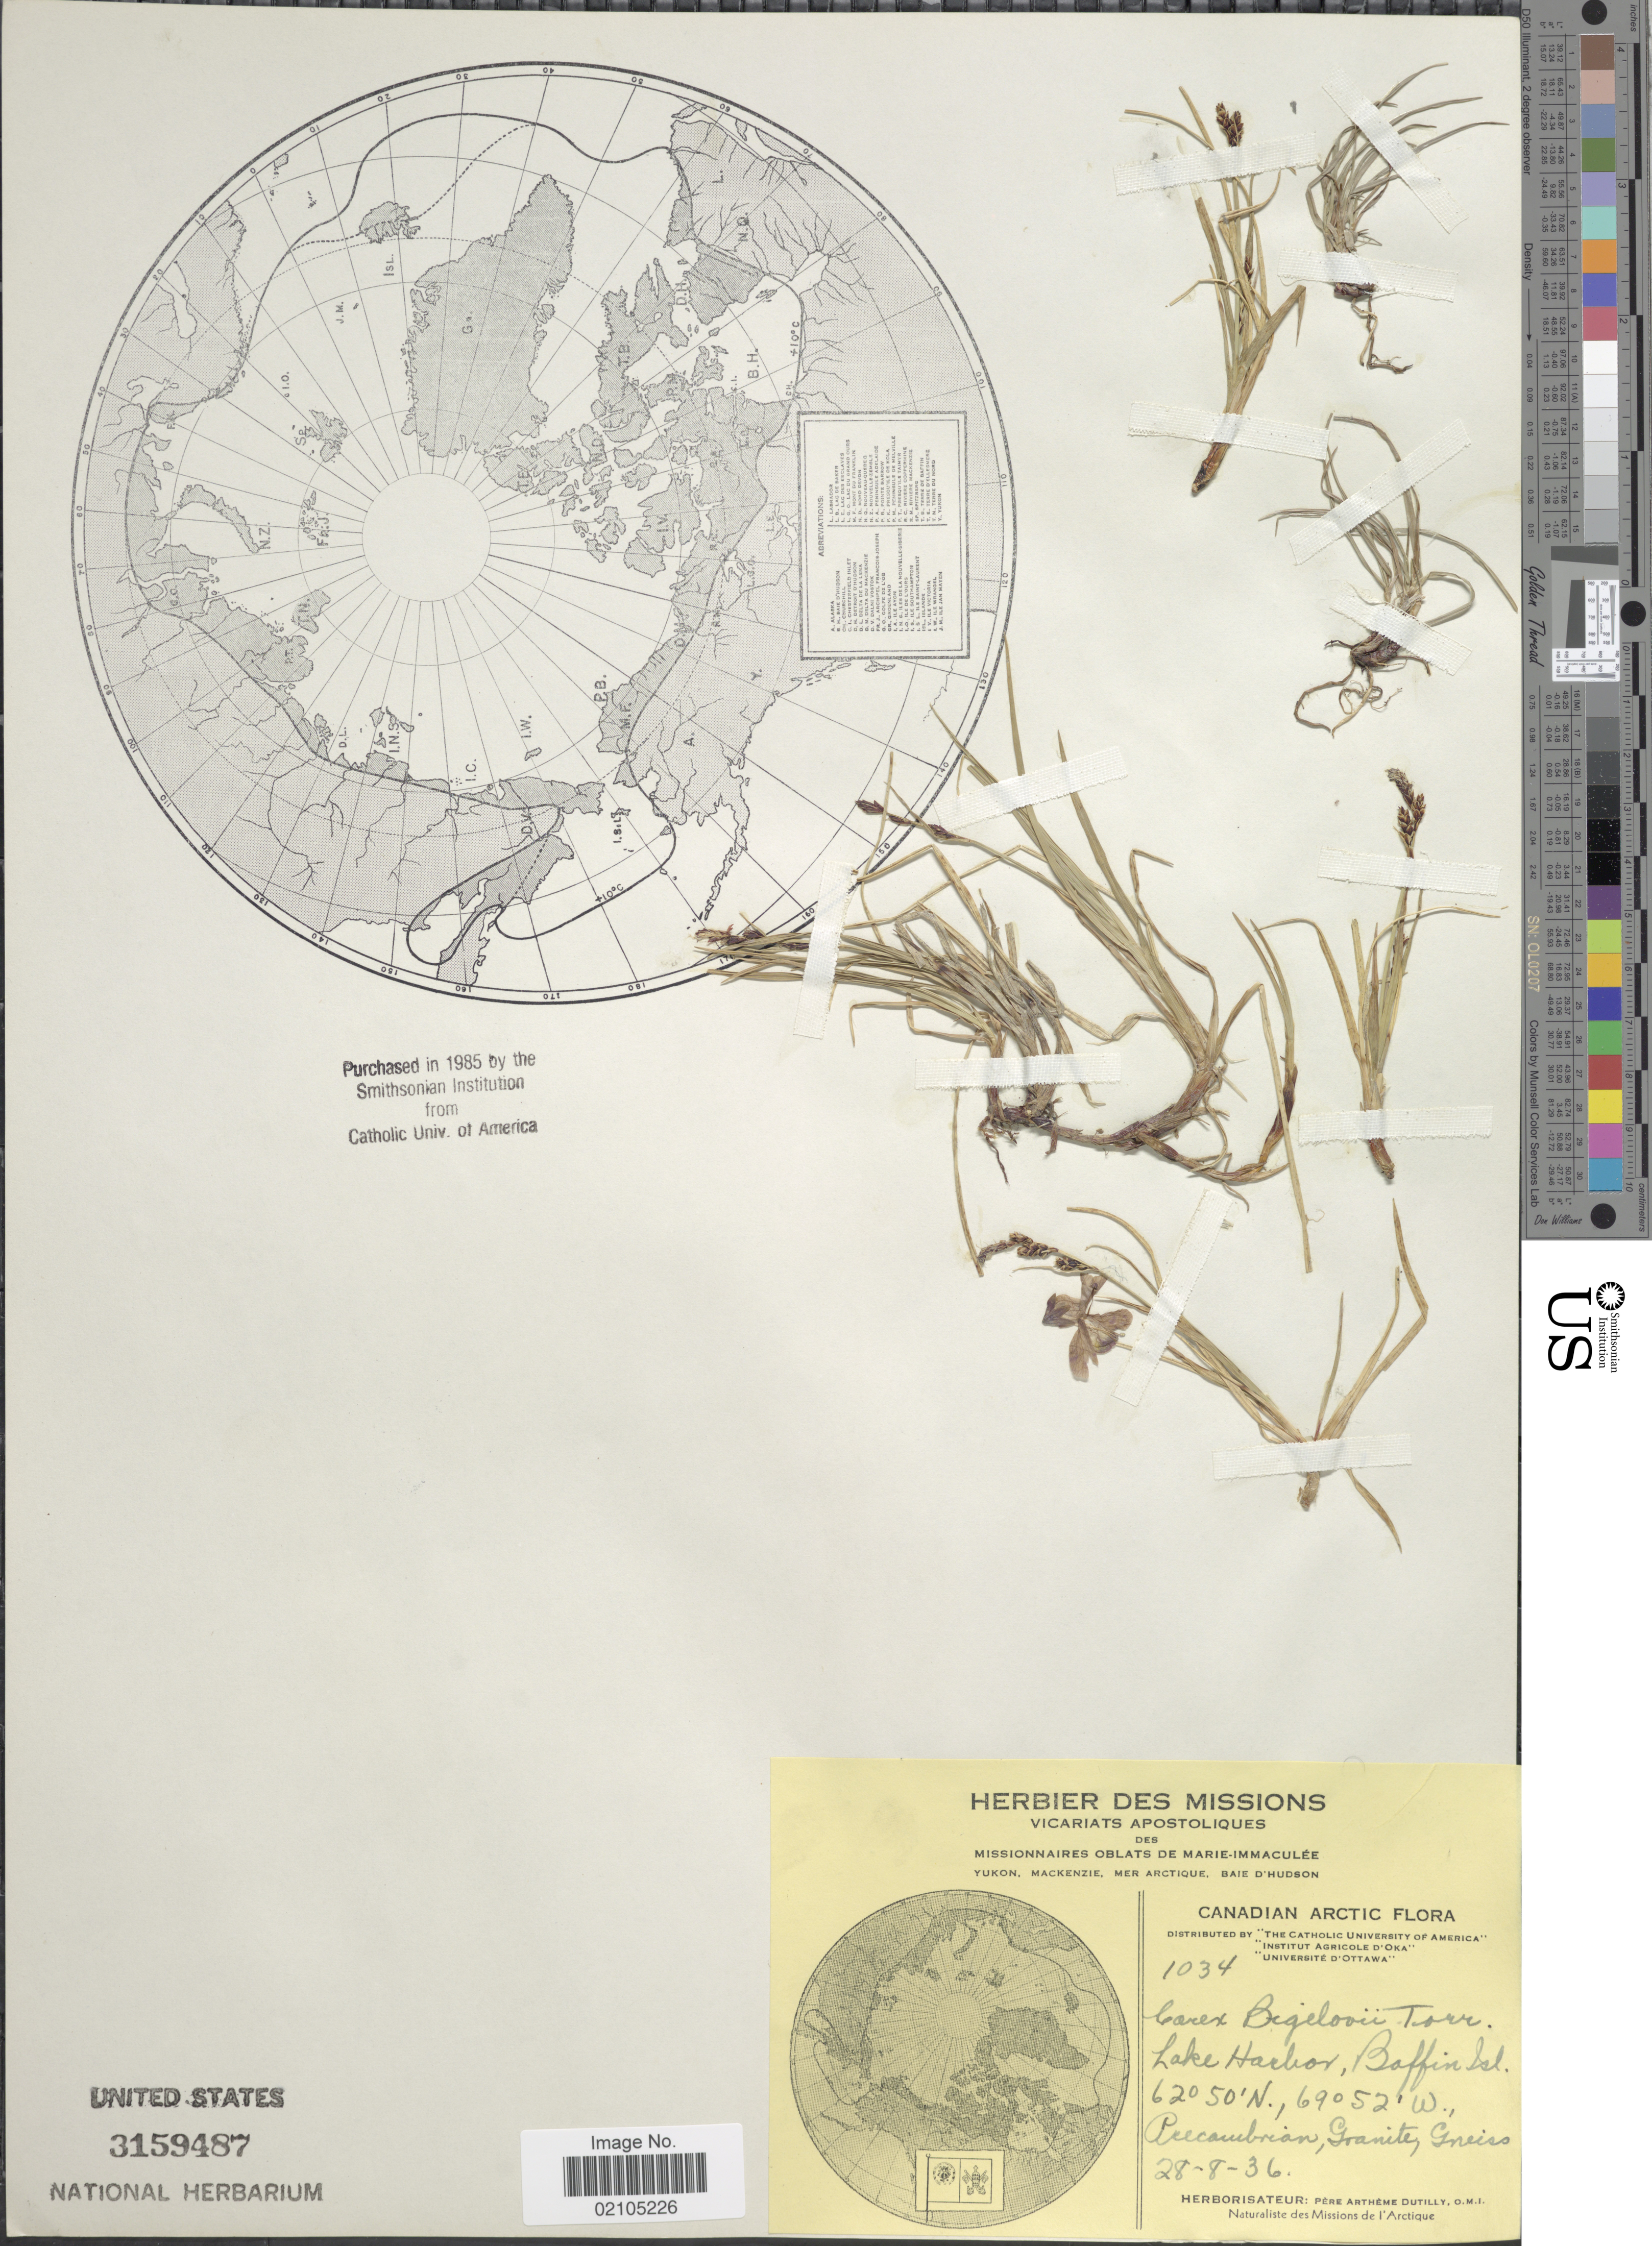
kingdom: Plantae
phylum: Tracheophyta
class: Liliopsida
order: Poales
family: Cyperaceae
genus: Carex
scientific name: Carex bigelowii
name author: Torr. ex Schwein.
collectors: A. Dutilly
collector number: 1034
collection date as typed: Transcribed d/m/y: 28/8/36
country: Canada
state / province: Nunavut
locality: Canadian Arctic, Lake Harbor, Baffin Isl. Precambrian.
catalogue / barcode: US 3159487